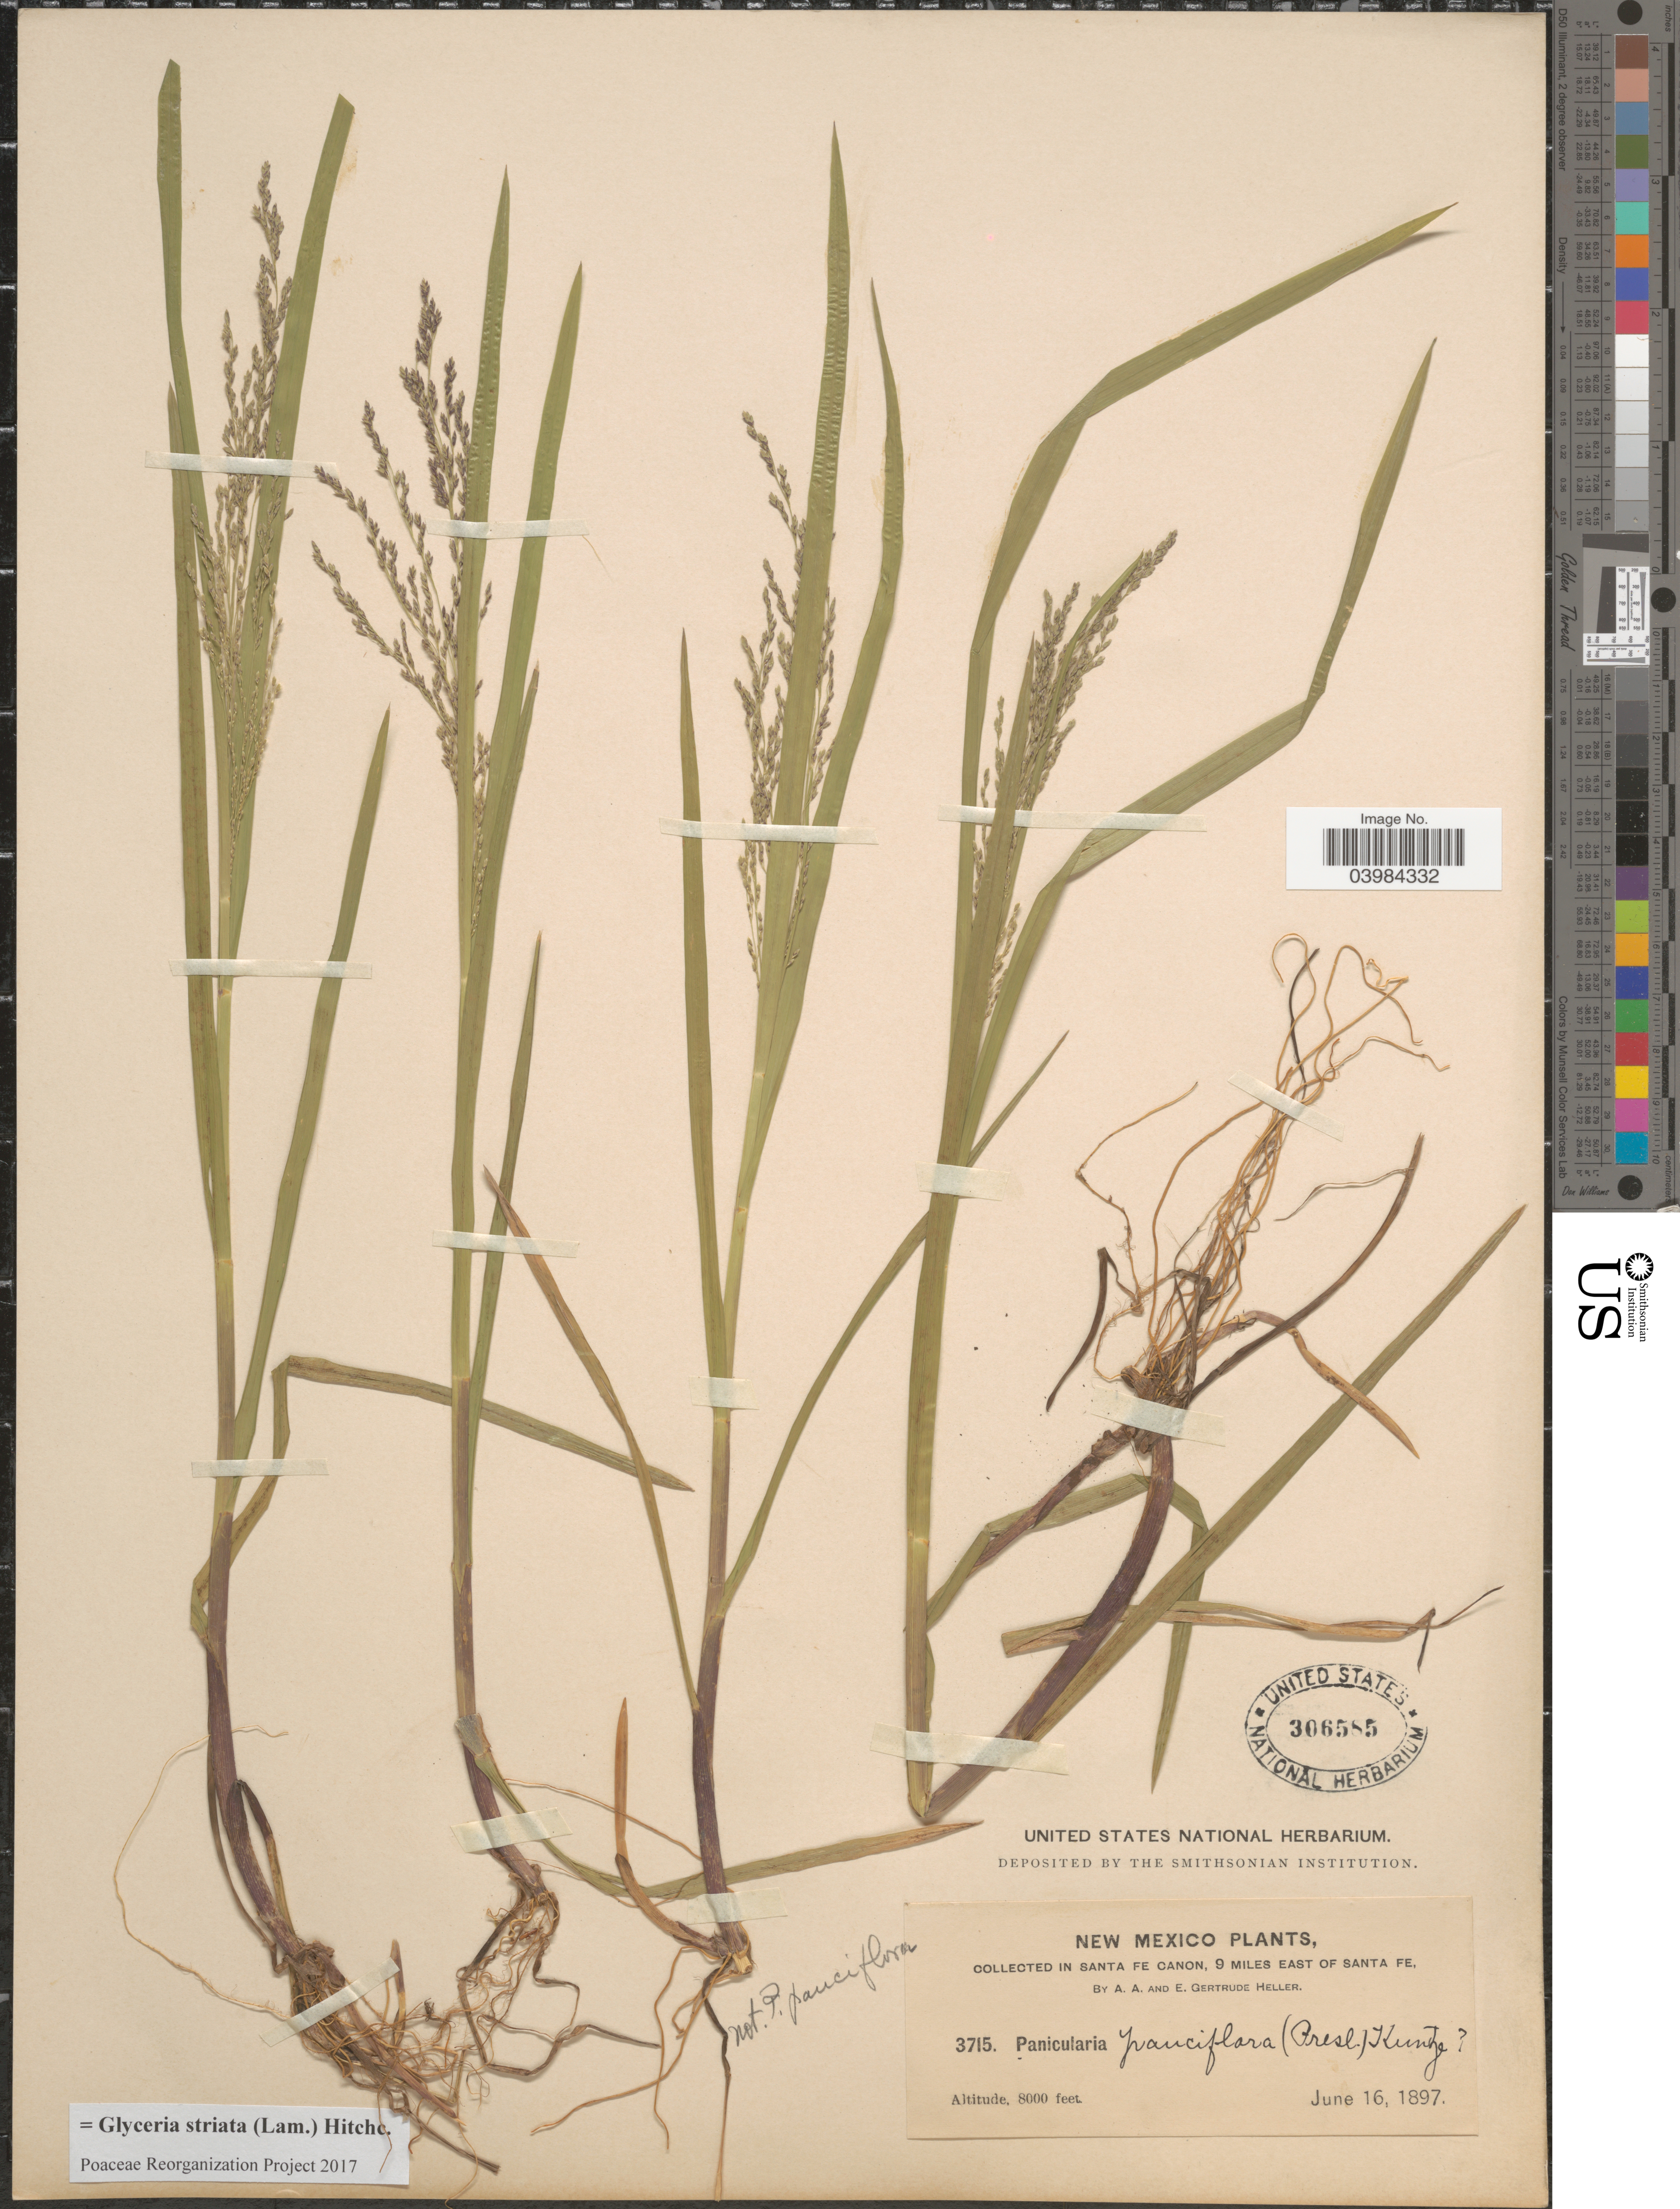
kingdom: Plantae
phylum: Tracheophyta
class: Liliopsida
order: Poales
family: Poaceae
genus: Glyceria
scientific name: Glyceria striata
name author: (Lam.) Hitchc.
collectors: A. A. Heller & E. G. Heller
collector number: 3715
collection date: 1897-06-16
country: United States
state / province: New Mexico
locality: In Santa Fe Canon, 9 miles East of Santa Fe.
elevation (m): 2438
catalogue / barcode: US 306585